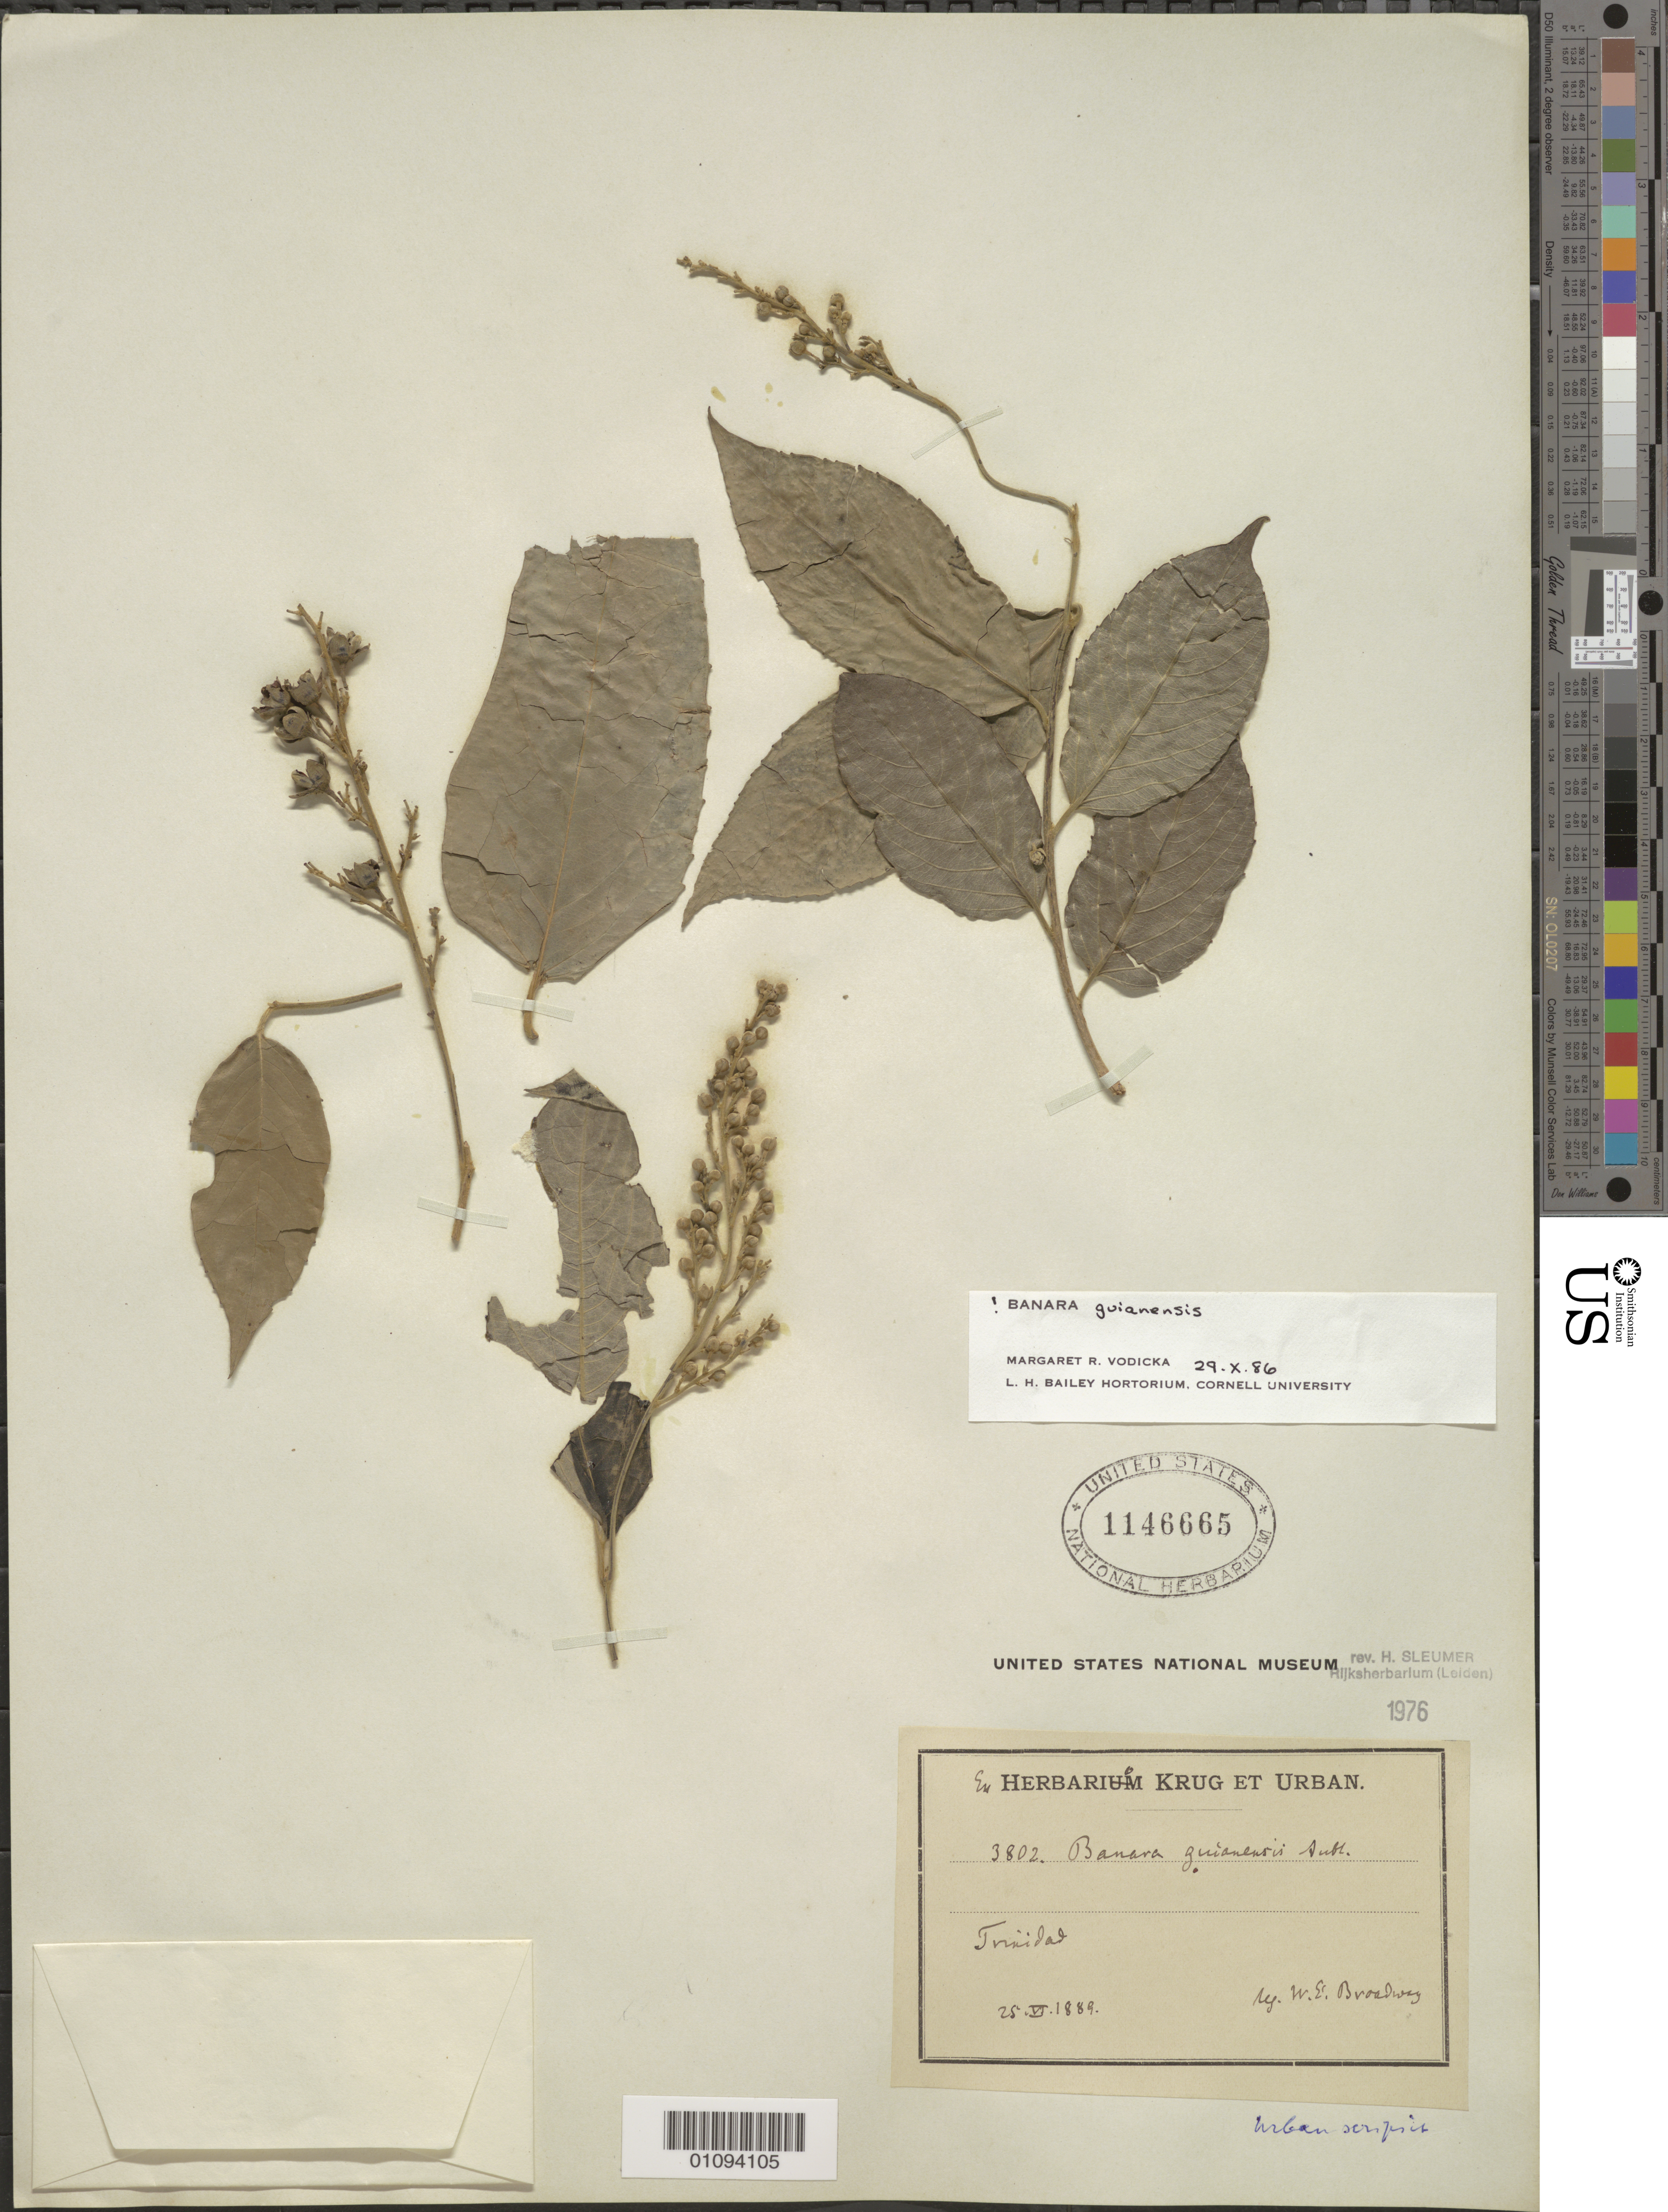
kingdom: Plantae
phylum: Tracheophyta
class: Magnoliopsida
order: Malpighiales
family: Salicaceae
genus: Banara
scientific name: Banara guianensis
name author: Aubl.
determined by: Vodicka, M. R.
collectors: W. E. Broadway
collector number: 3802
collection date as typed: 25 Jun 1889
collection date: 1889-06-25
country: Trinidad and Tobago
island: Trinidad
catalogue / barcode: US 1146665